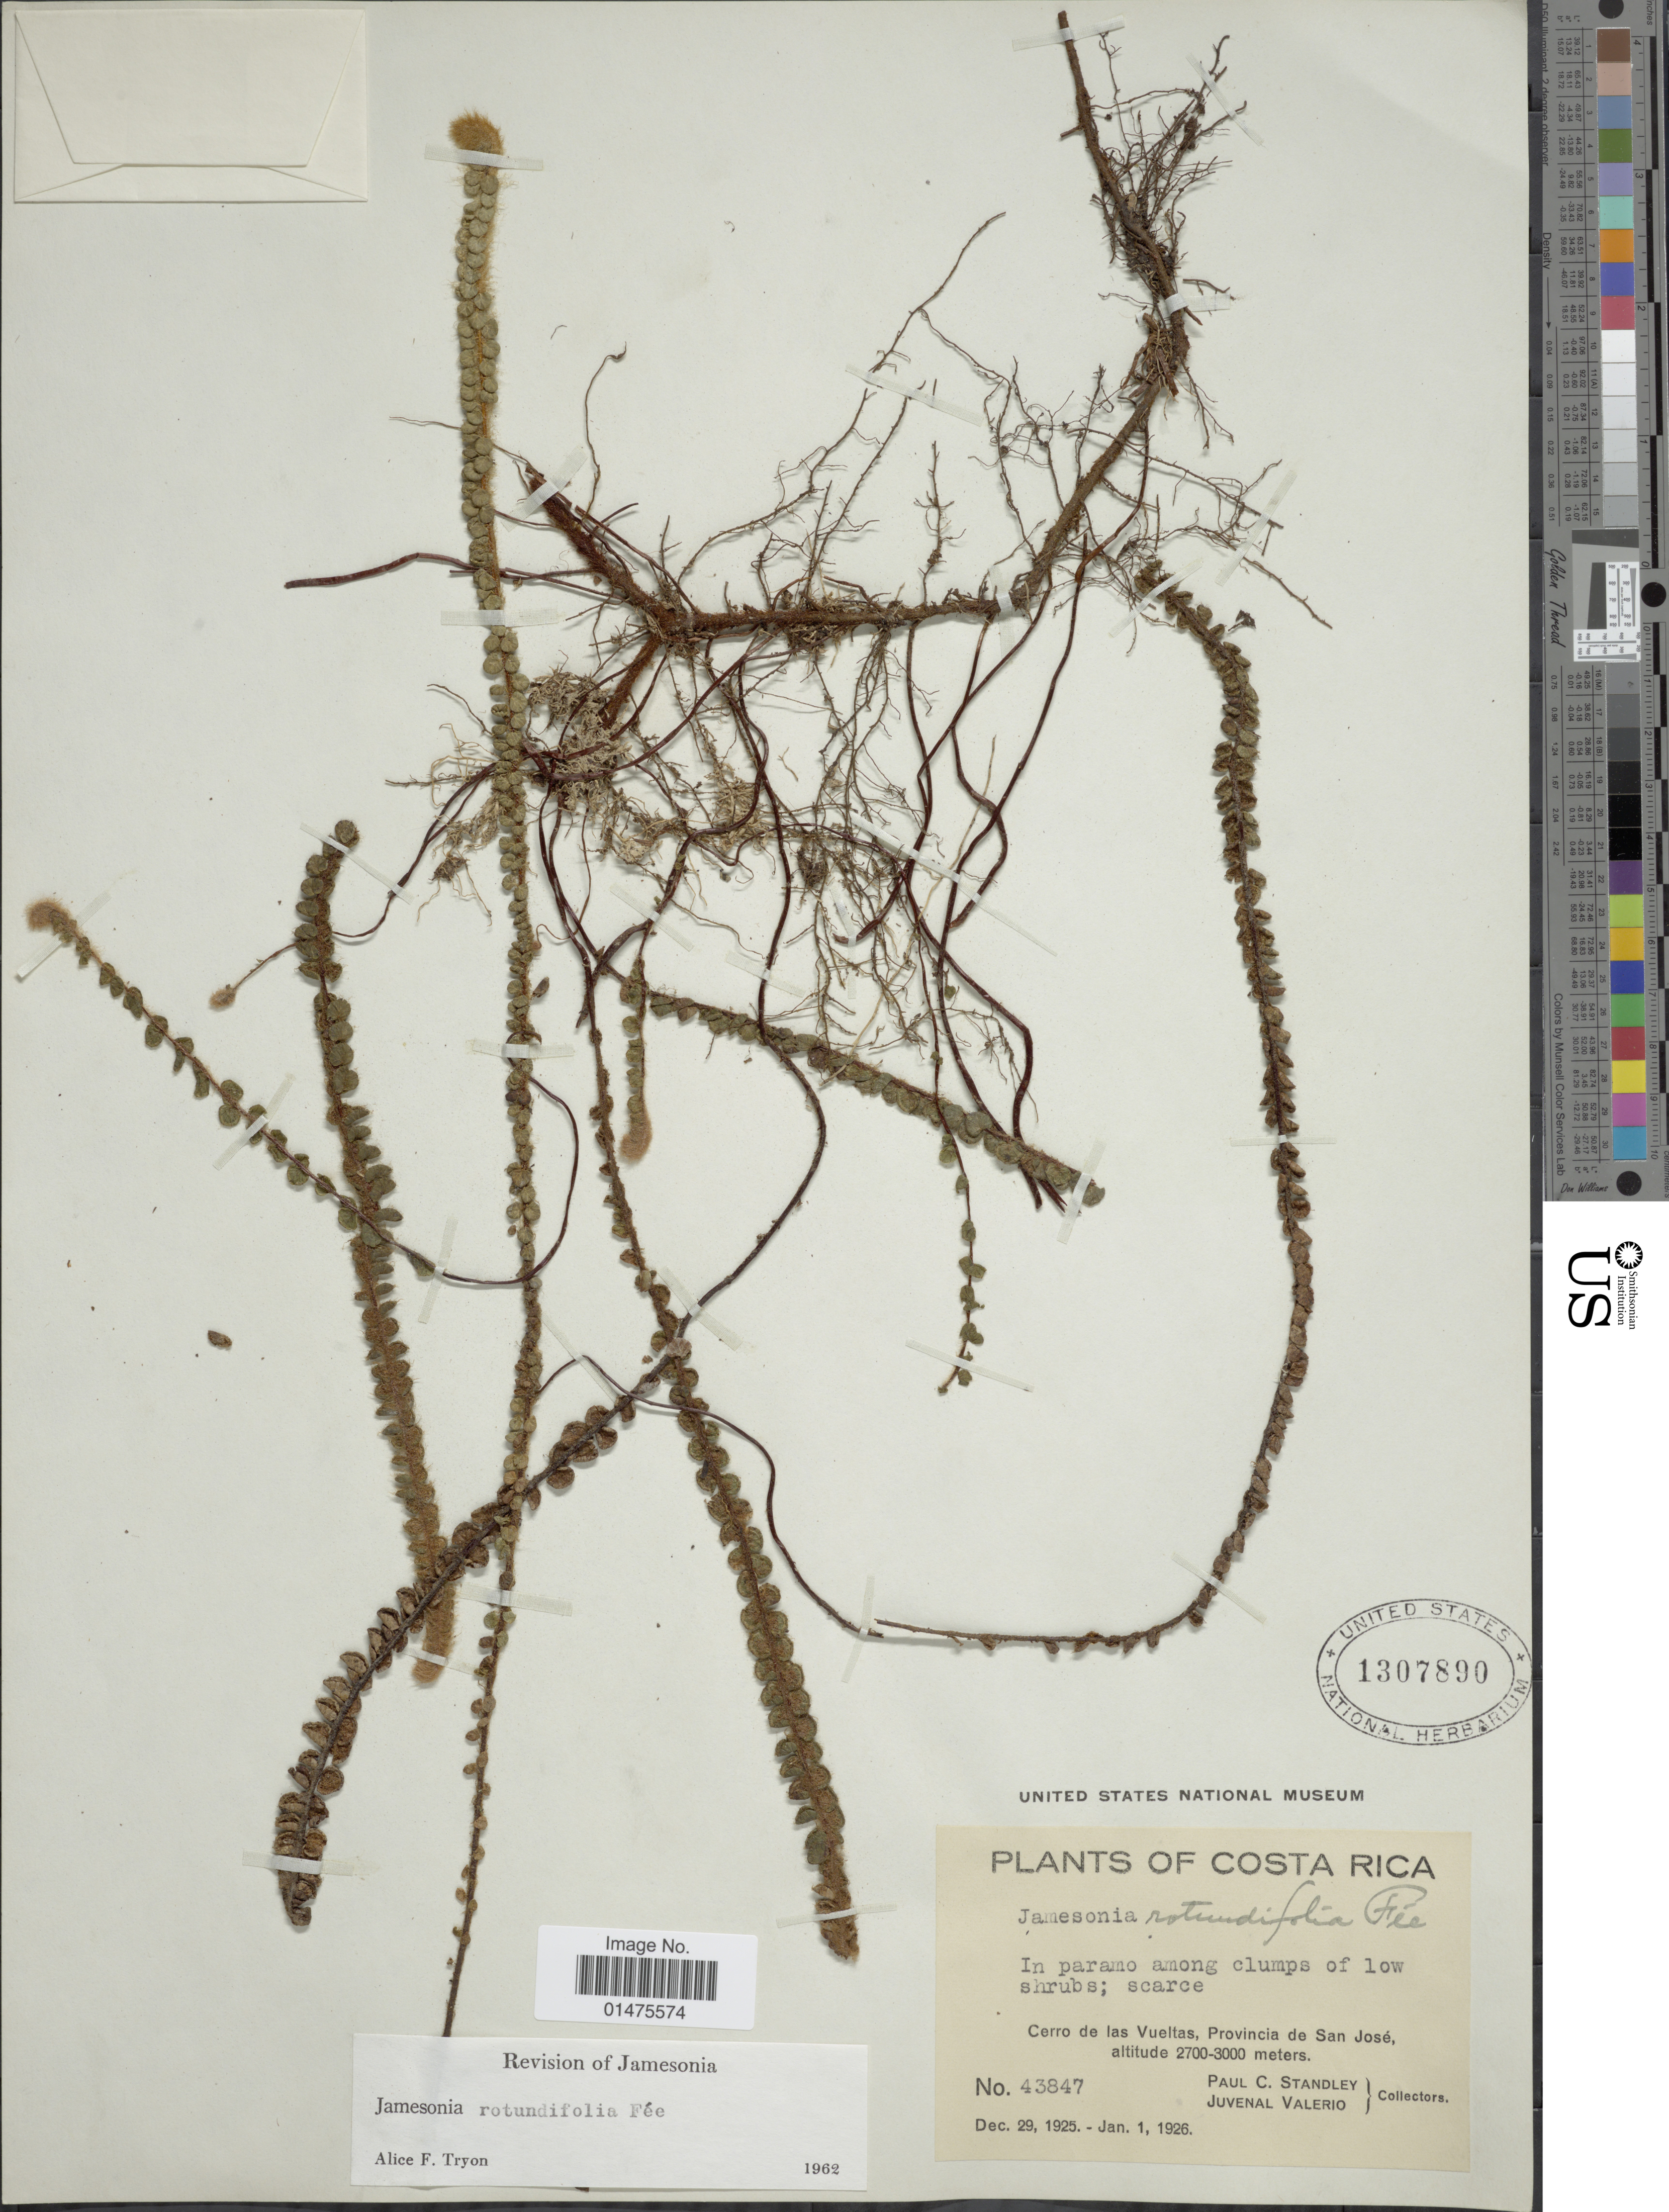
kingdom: Plantae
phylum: Tracheophyta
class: Polypodiopsida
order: Polypodiales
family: Pteridaceae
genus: Jamesonia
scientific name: Jamesonia rotundifolia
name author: Fée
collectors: P. C. Standley & J. Valerio R.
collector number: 43847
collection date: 1925-12-29/1926-01-01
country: Costa Rica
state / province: San José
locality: Cerro de las Vueltas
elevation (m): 2700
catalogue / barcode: US 1307890